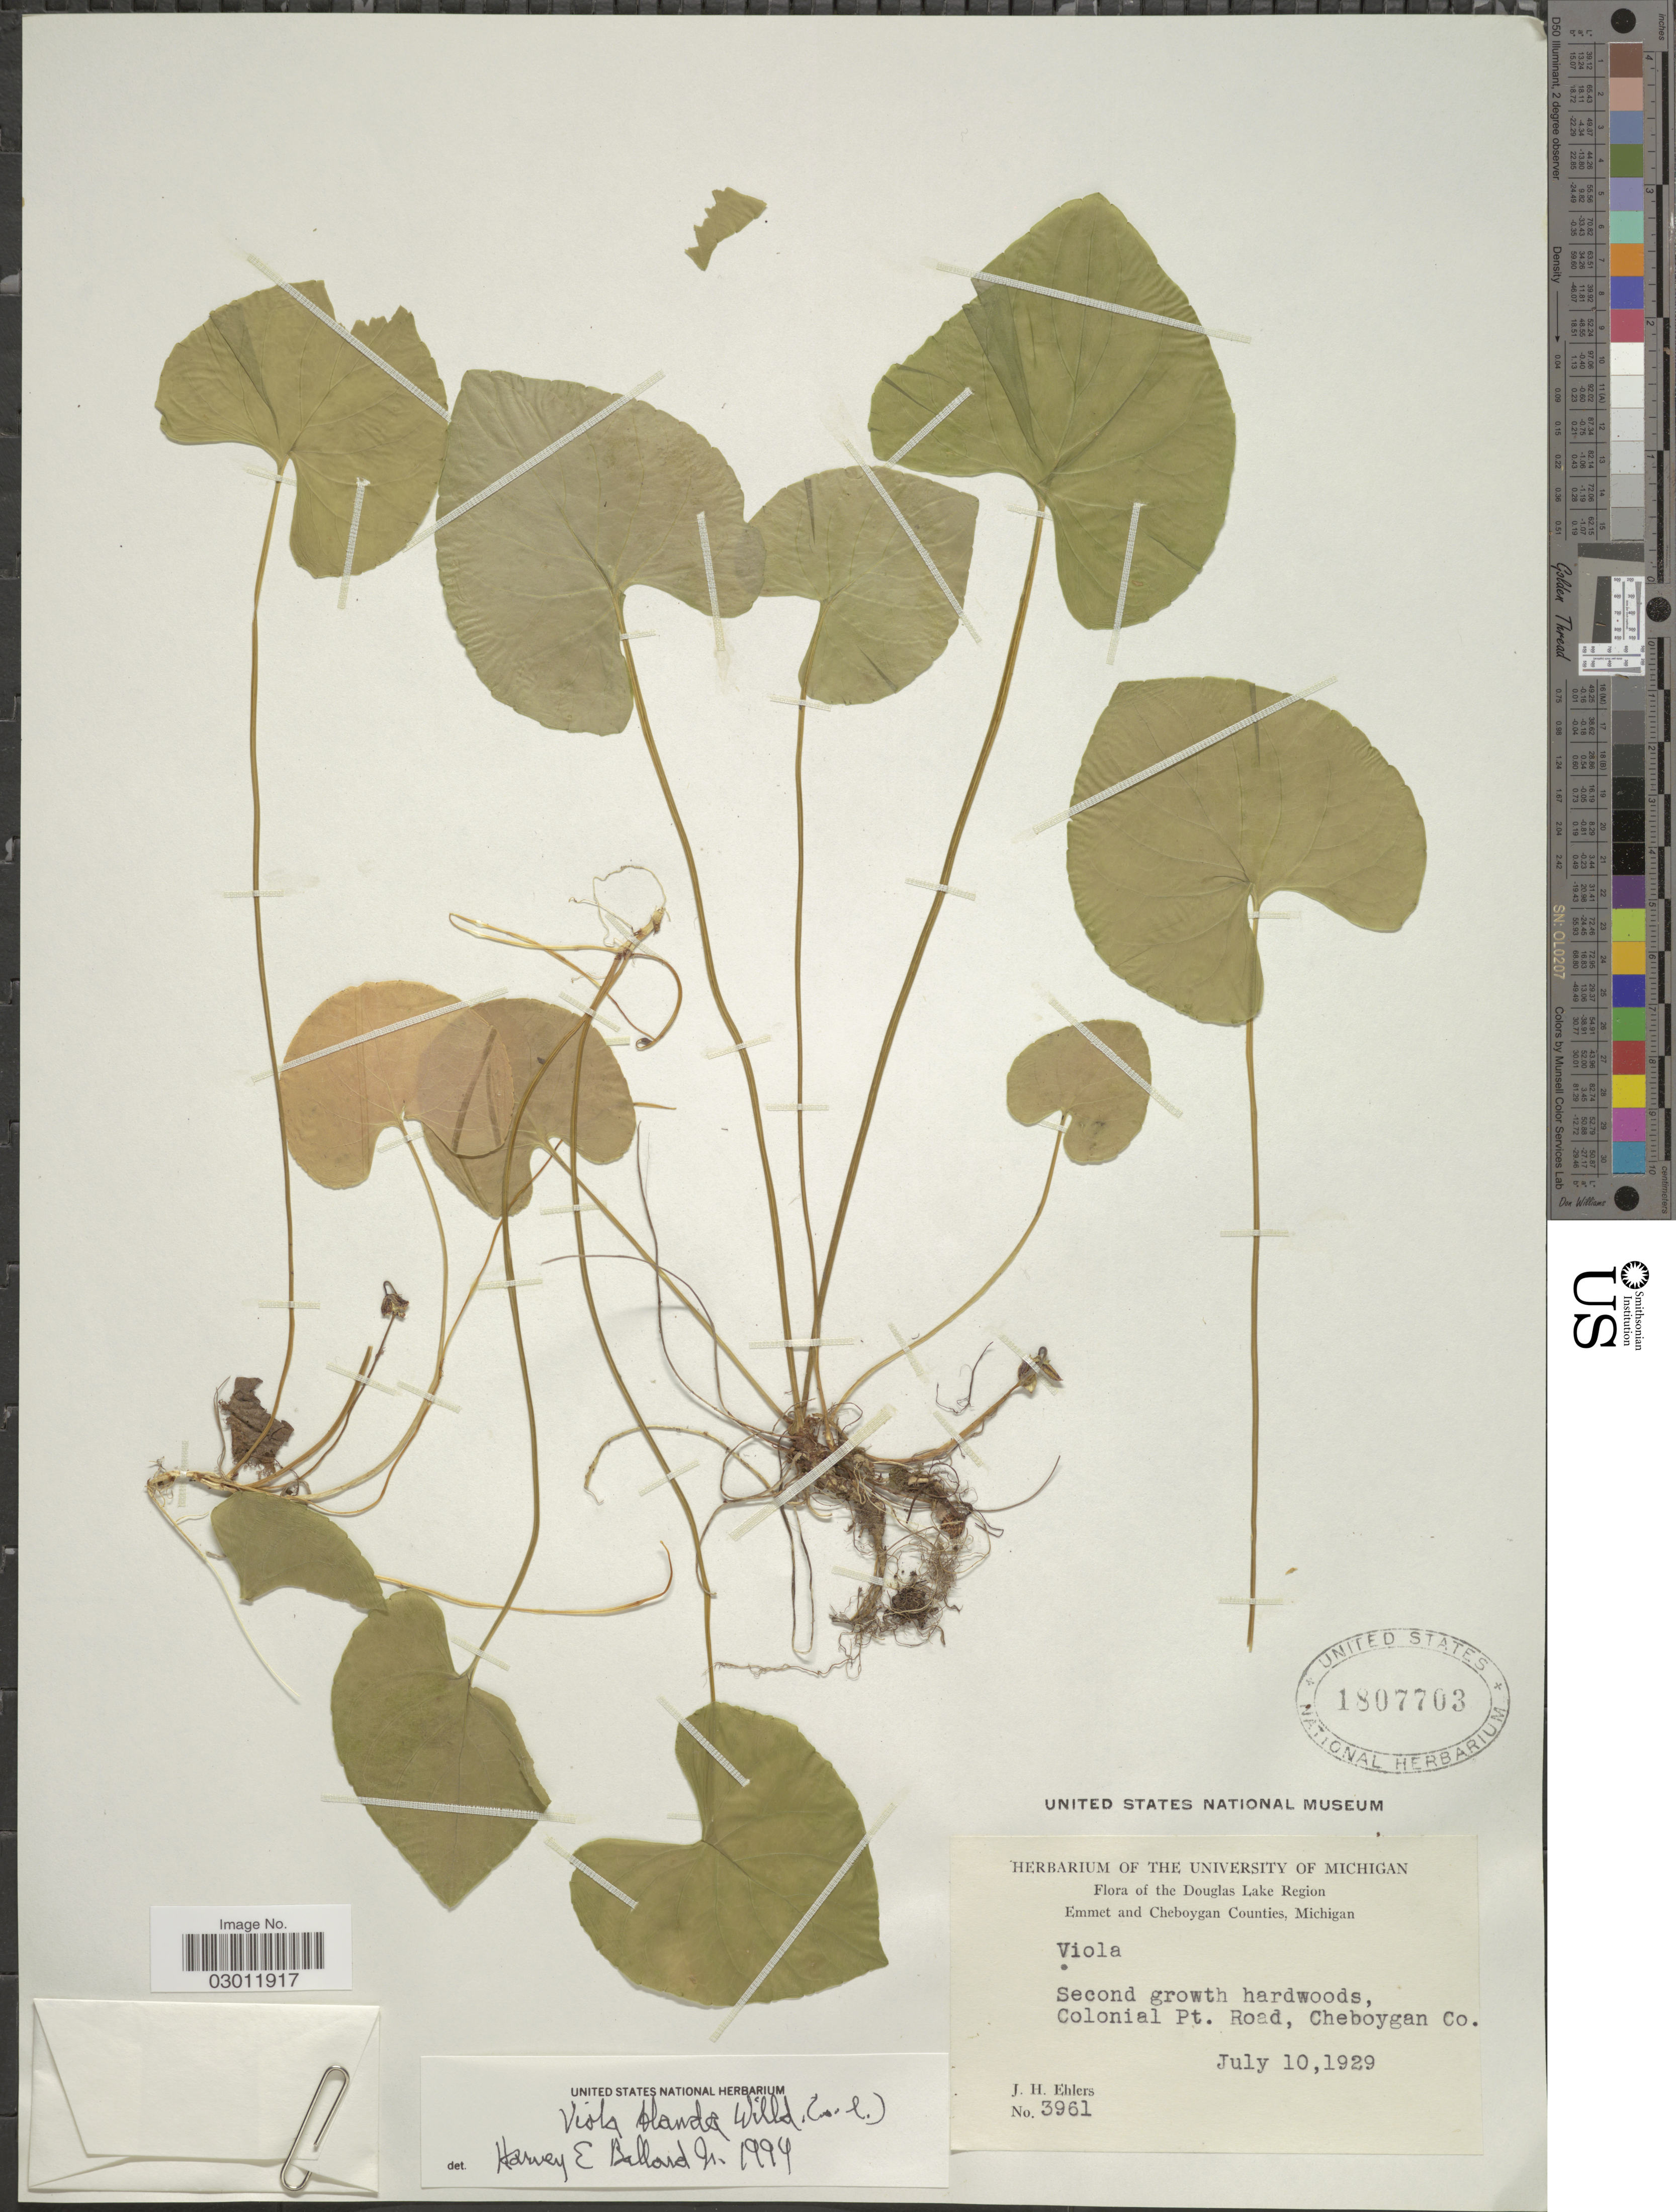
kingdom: Plantae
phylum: Tracheophyta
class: Magnoliopsida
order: Malpighiales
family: Violaceae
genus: Viola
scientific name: Viola blanda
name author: Willd.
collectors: J. H. Ehlers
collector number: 3961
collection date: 1929-07-10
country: United States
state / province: Michigan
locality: The Douglas Lake Region. Colonial Pt. Road, Cheboygan Co.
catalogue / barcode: US 1807703